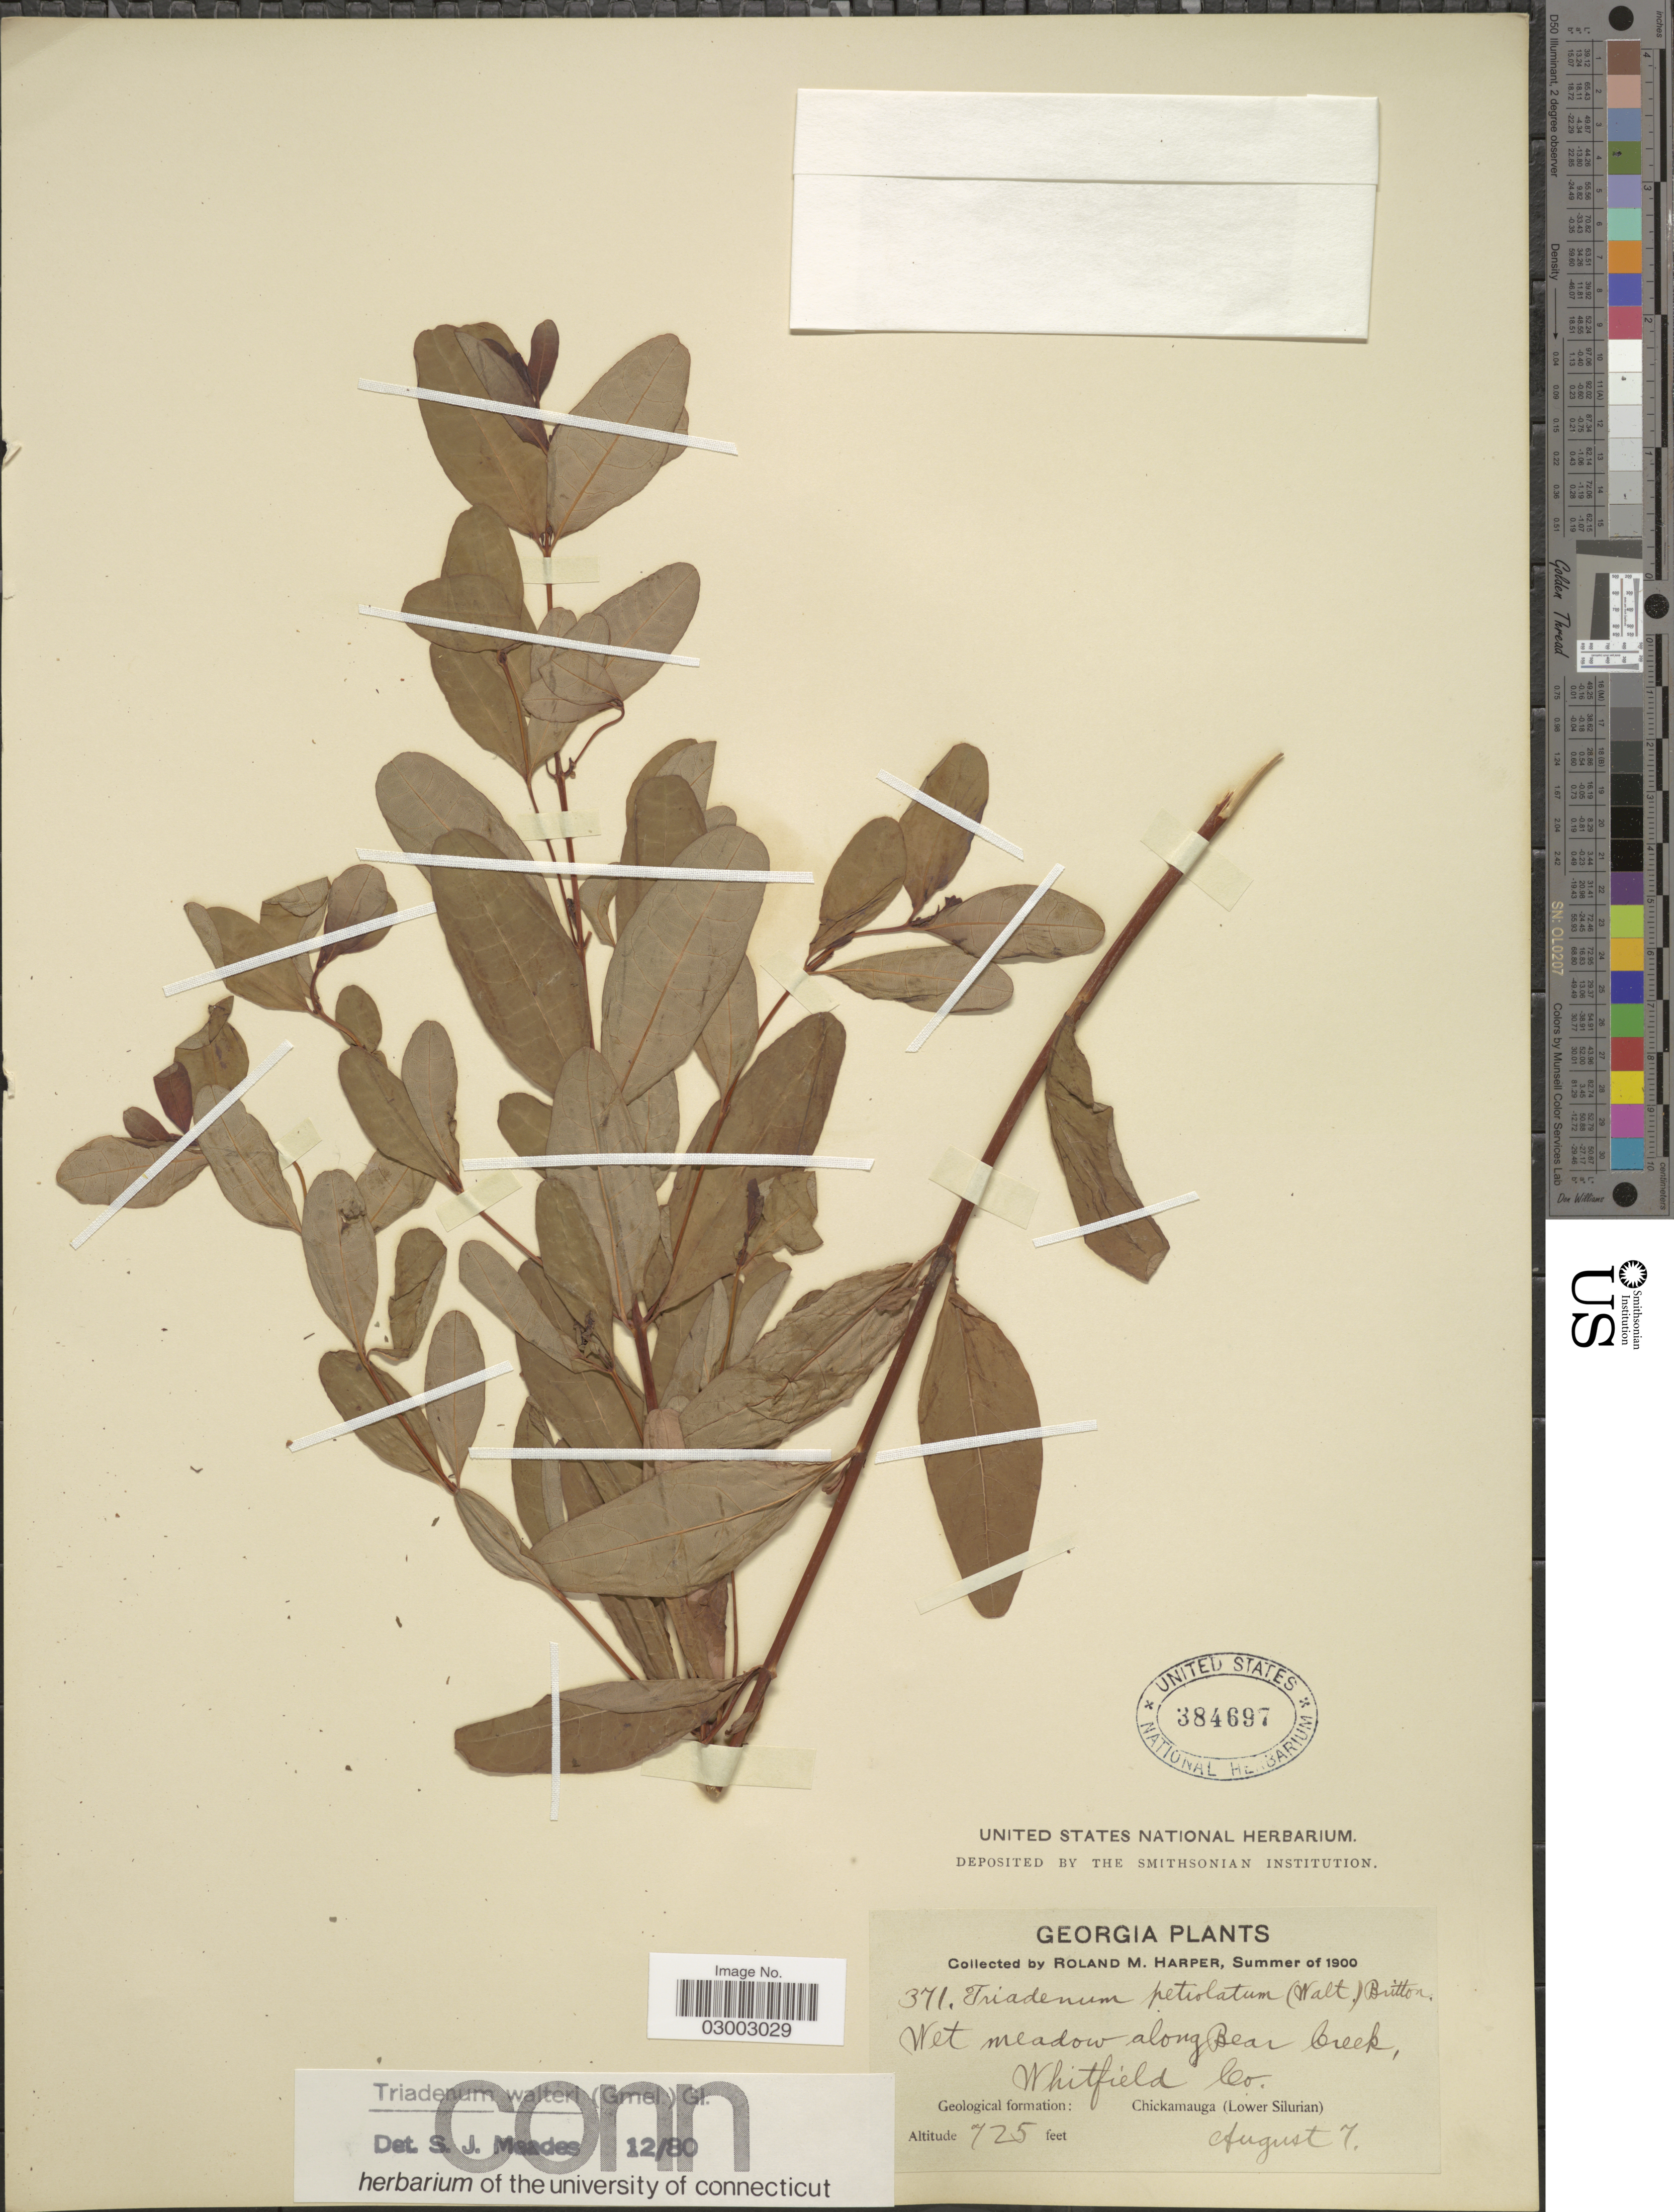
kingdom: Plantae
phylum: Tracheophyta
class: Magnoliopsida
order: Malpighiales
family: Hypericaceae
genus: Hypericum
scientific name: Hypericum walteri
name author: J.F. Gmel.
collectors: R. M. Harper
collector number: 371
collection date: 1900-08-07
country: United States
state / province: Georgia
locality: Wet meadow along Bear Creek, Whitfield Co., Chickamauga (Lower Silurian).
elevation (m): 221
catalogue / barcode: US 384697